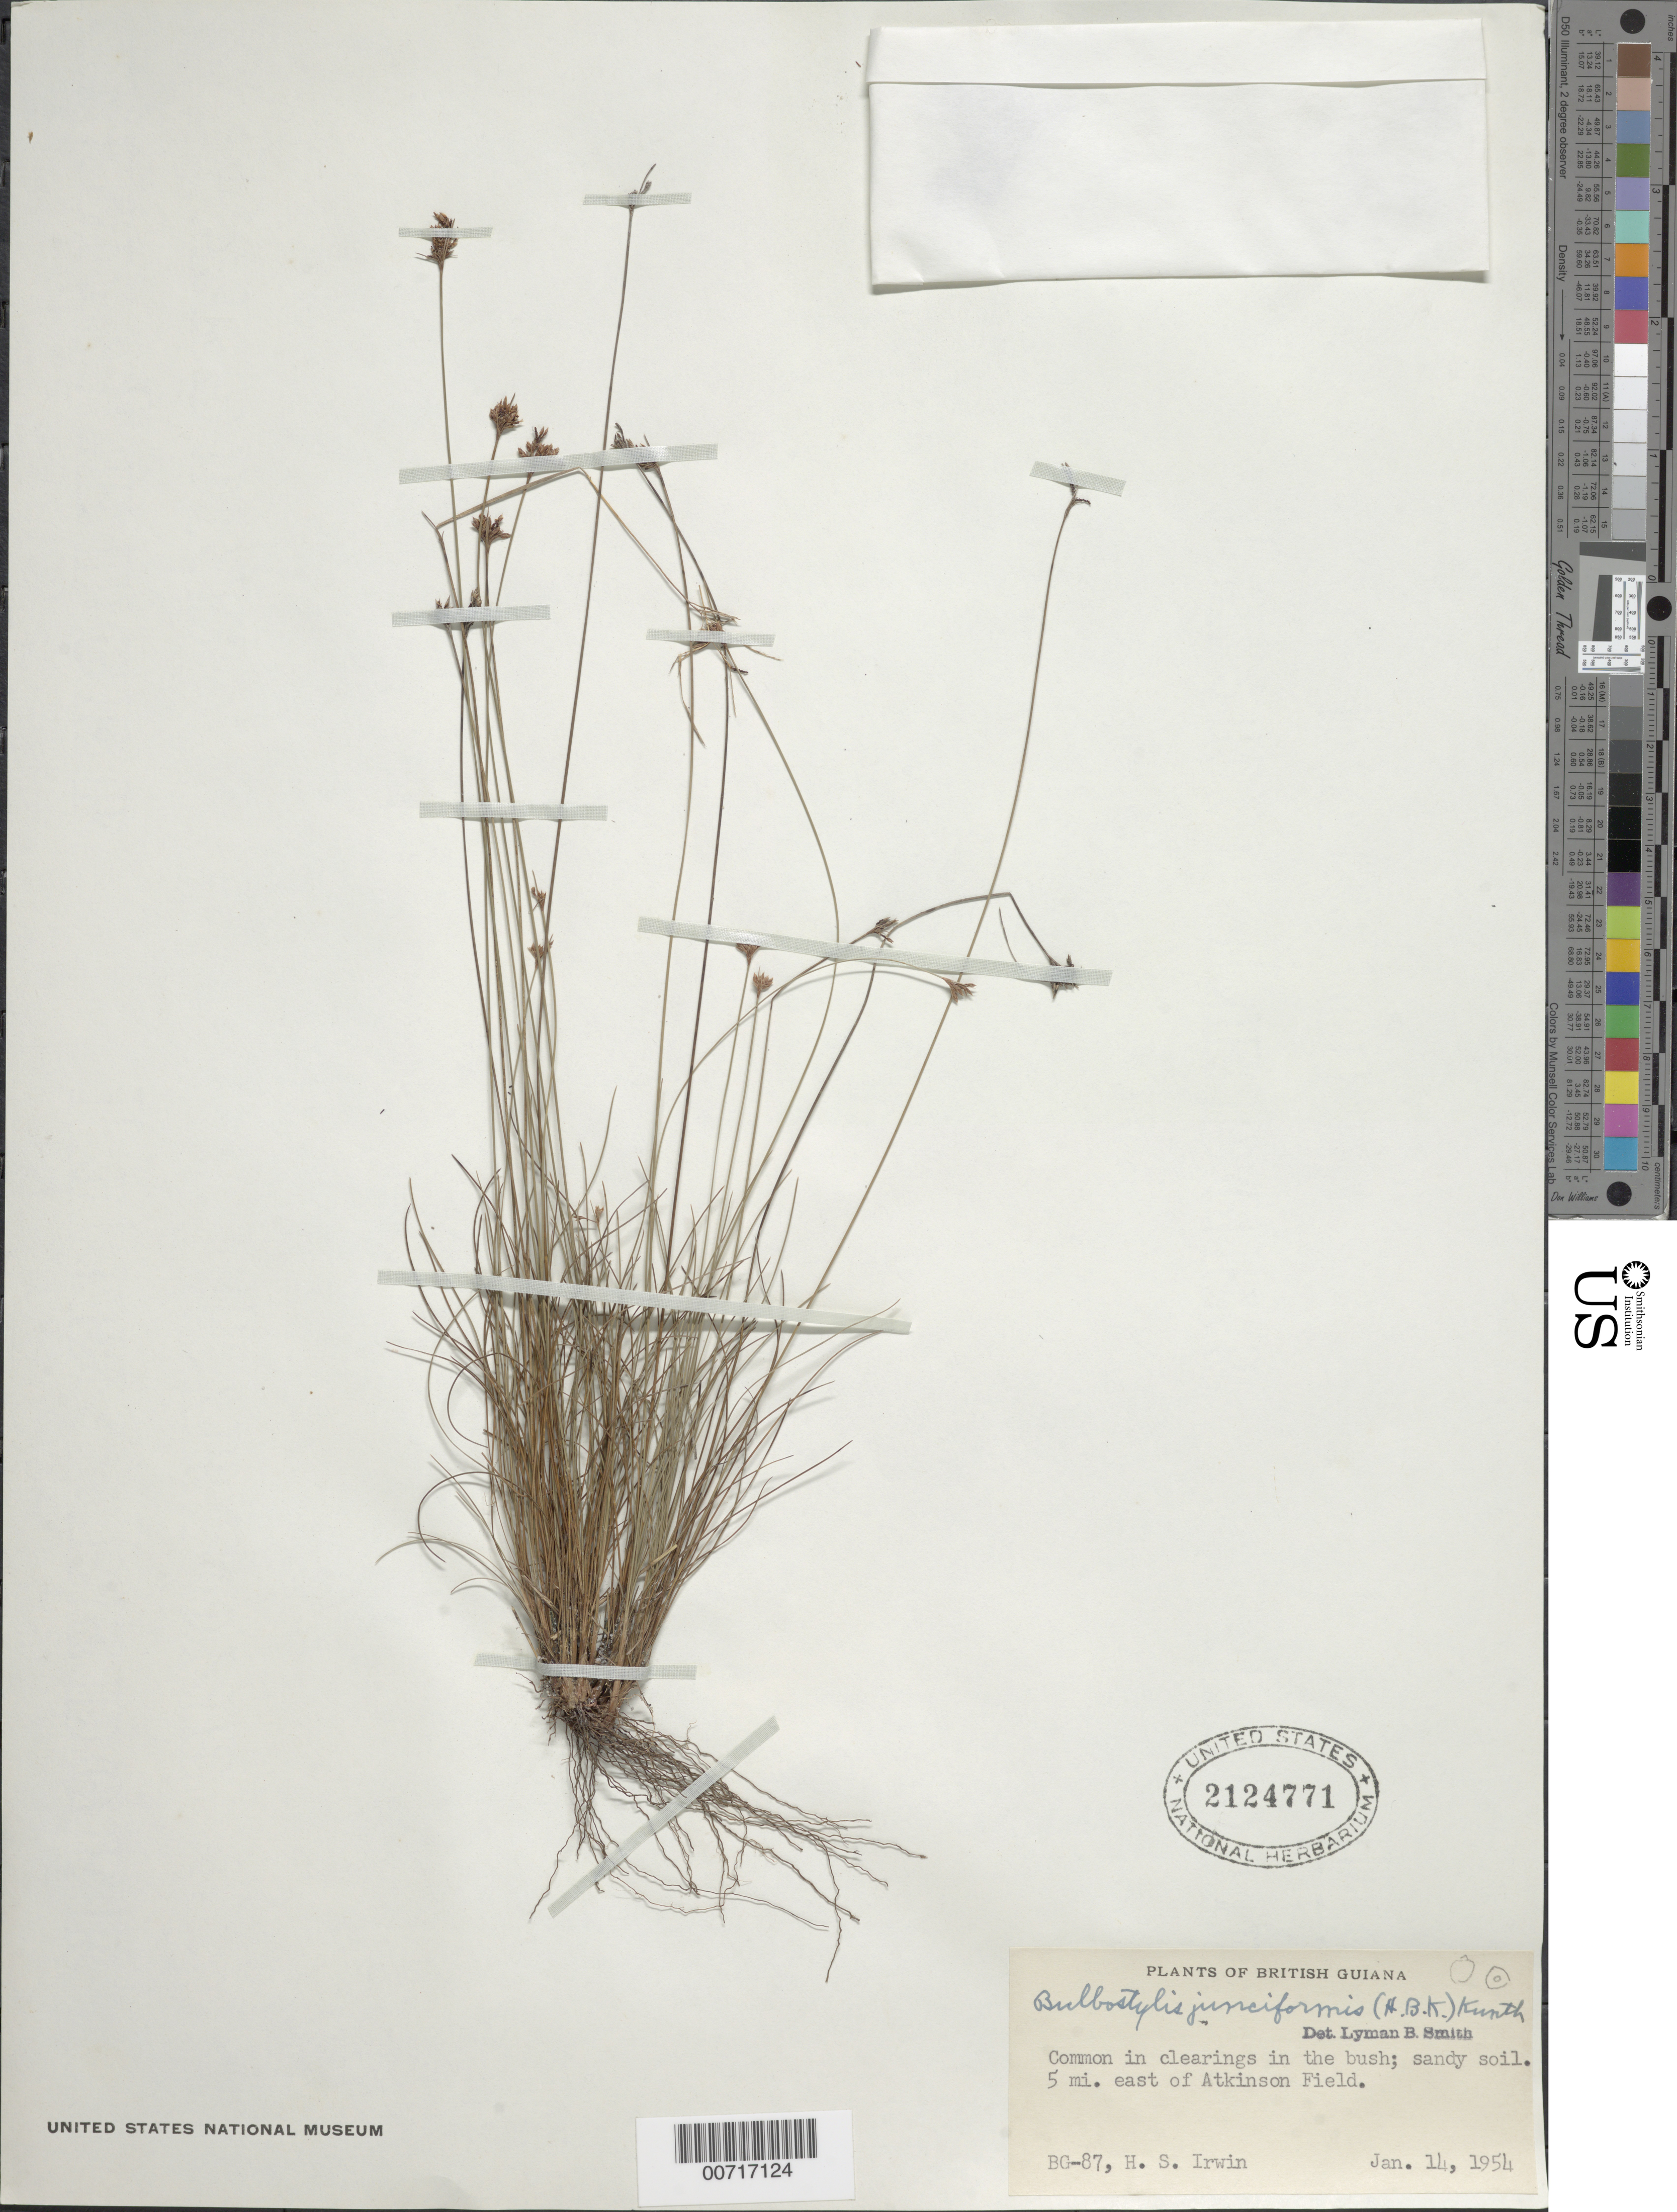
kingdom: Plantae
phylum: Tracheophyta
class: Liliopsida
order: Poales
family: Cyperaceae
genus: Bulbostylis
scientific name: Bulbostylis junciformis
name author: (Kunth) C.B. Clarke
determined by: Smith, Lyman B., (US), NMNH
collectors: H. Irwin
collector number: BG 87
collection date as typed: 14-Jan-54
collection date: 1954-01-14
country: Guyana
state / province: Demerara-Mahaica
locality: Atkinson Field, 5 mi. E of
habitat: Clearings in the bush, sandy soil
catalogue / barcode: US 2124771